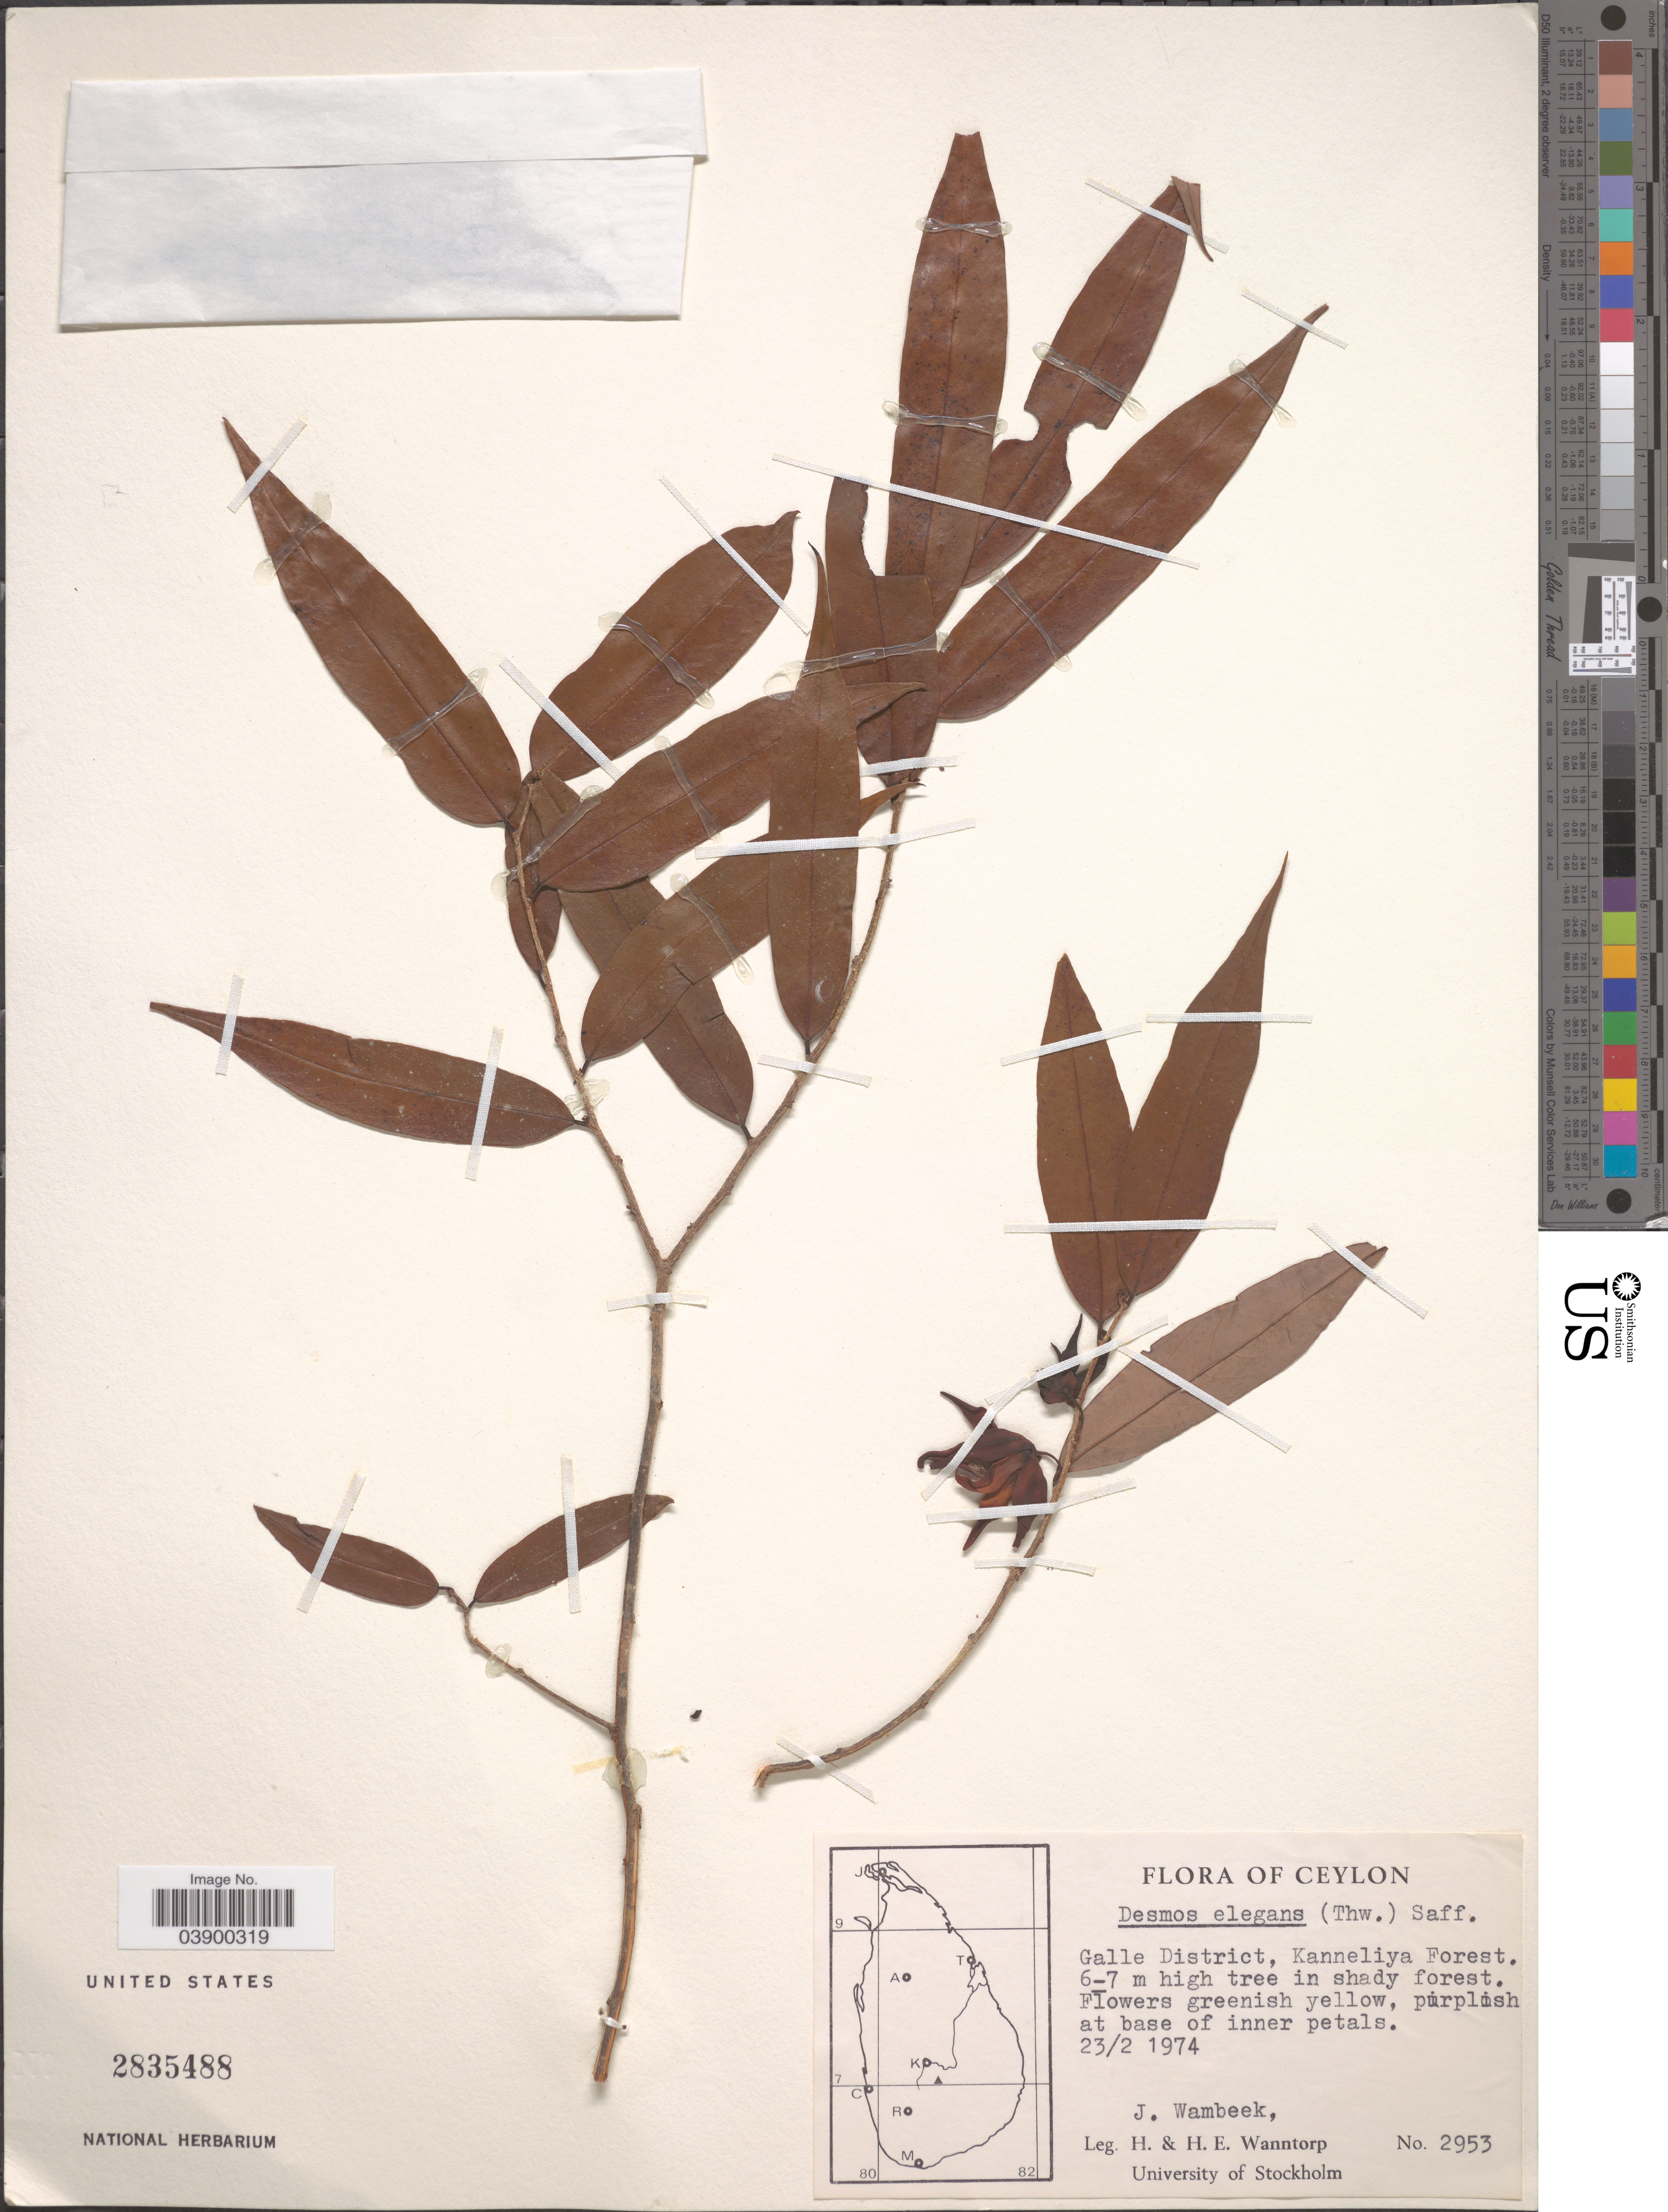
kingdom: Plantae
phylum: Tracheophyta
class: Magnoliopsida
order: Magnoliales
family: Annonaceae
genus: Desmos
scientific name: Desmos elegans Elmer, nom. illeg.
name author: Elmer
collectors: J. Wambeek, H. Wanntorp & H. Wanntorp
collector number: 2953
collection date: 1974-02-23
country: Sri Lanka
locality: Ceylon. Galle District, Kanneliya Forest.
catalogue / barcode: US 2835488